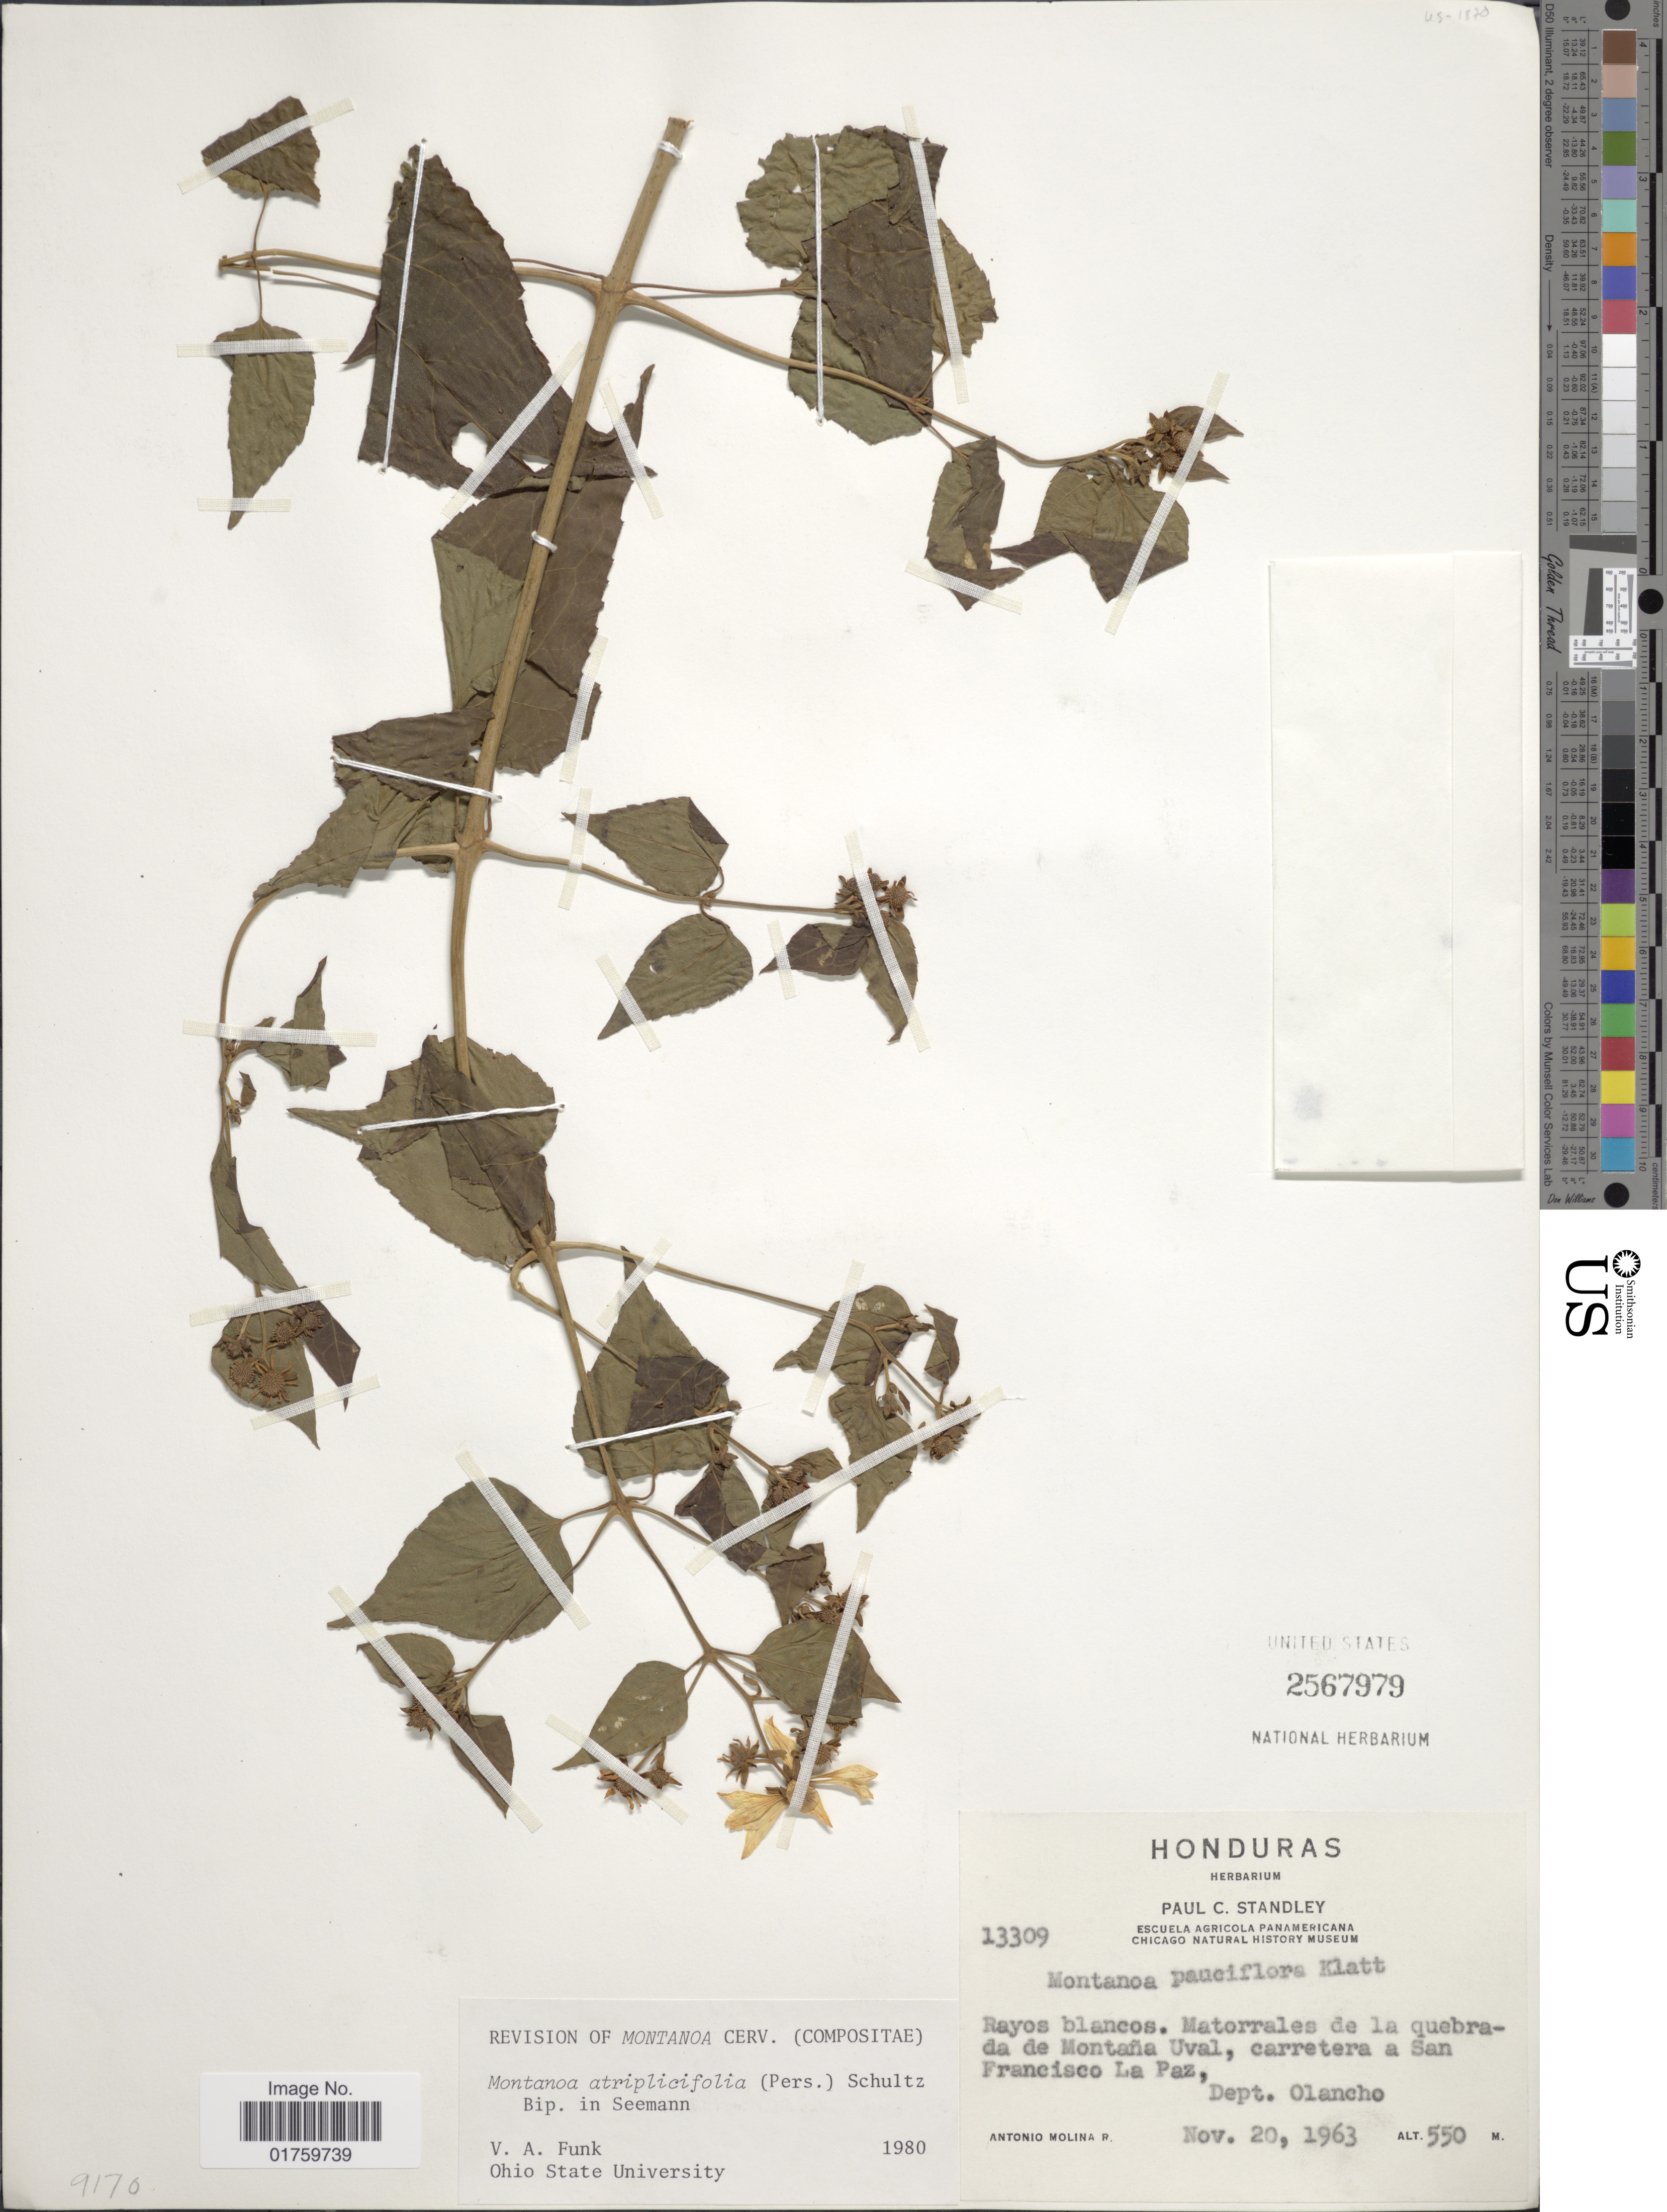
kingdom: Plantae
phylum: Tracheophyta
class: Magnoliopsida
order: Asterales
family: Asteraceae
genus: Montanoa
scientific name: Montanoa atriplicifolia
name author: (Pers.) Sch. Bip.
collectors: A. Molina R.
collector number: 13309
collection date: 1963-11-20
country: Honduras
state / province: Olancho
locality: Matorrales de la quebrada de Montana Uval, carretera a San Francisco La Paz.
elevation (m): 550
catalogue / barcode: US 2567979